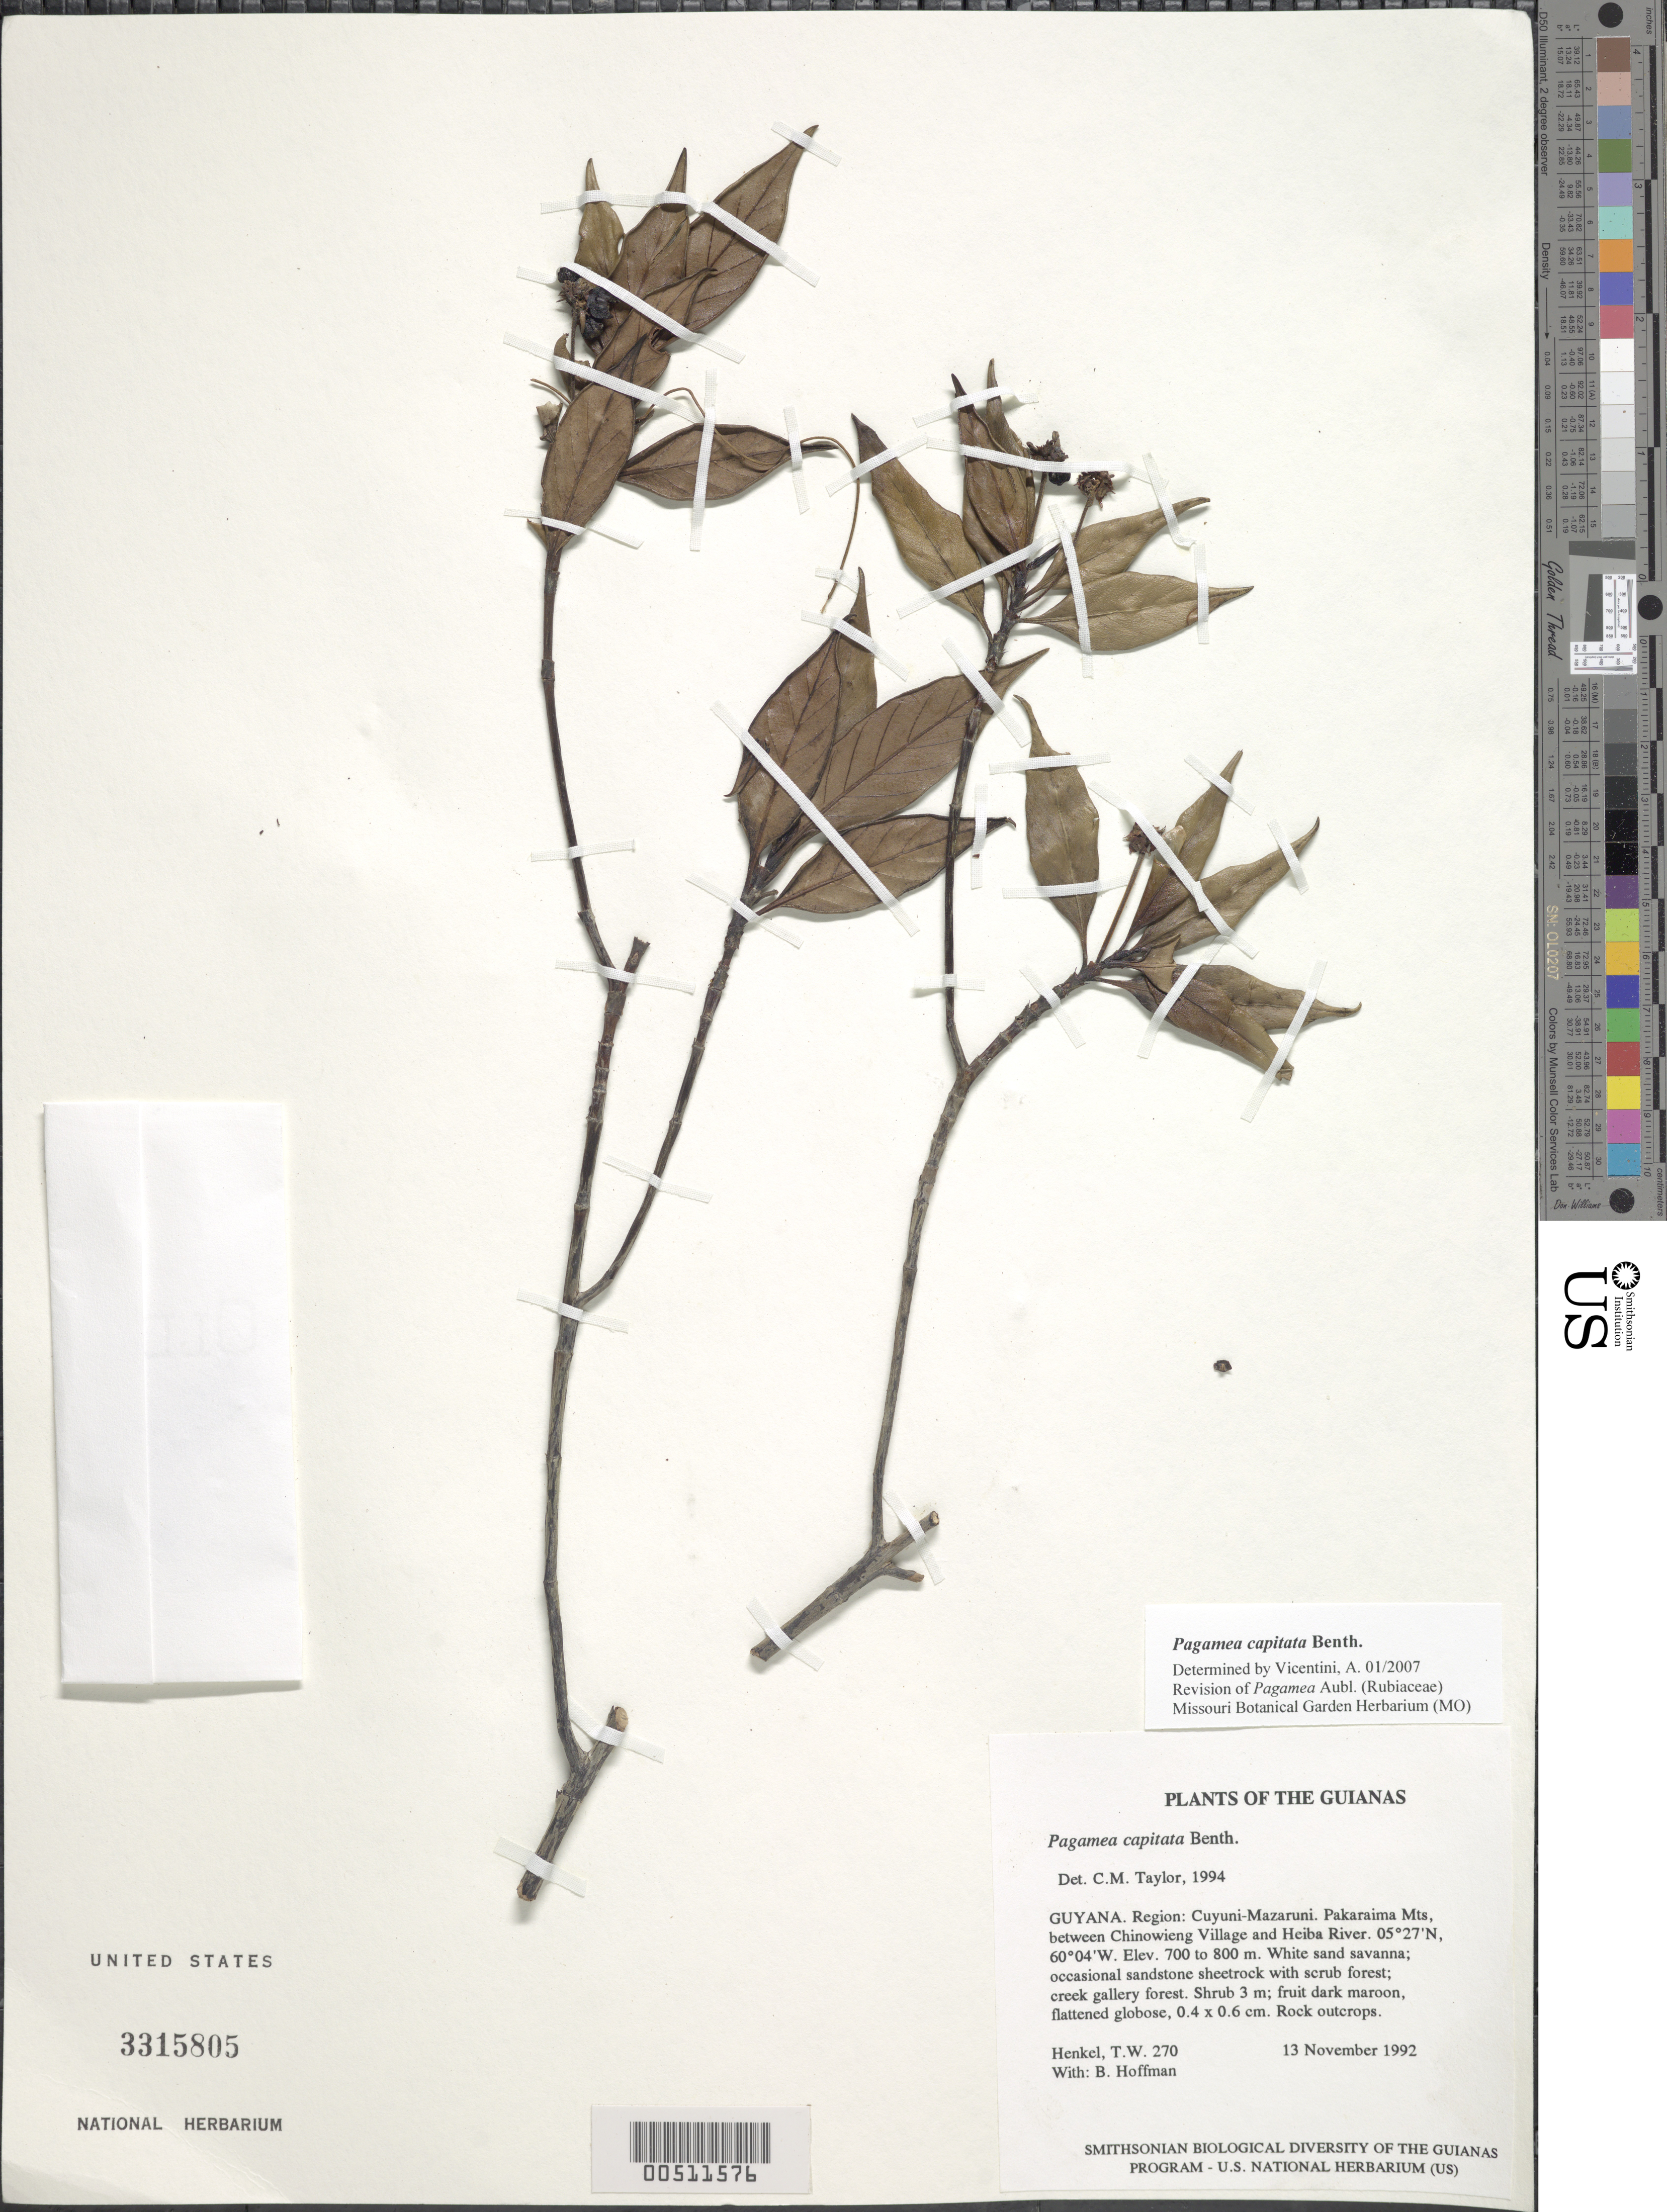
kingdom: Plantae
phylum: Tracheophyta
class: Magnoliopsida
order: Gentianales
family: Rubiaceae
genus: Pagamea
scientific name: Pagamea capitata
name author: Benth.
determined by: Taylor, Charlotte M.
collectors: T. Henkel & B. Hoffman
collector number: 270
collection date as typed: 13 November 1992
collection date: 1992-11-13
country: Guyana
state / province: Cuyuni-Mazaruni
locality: Pakaraima Mts, between Chinowieng Village and Heiba River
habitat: White sand savanna; occasional sandstone sheetrock with scrub forest; creek gallery forest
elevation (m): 700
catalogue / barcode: US 3315805